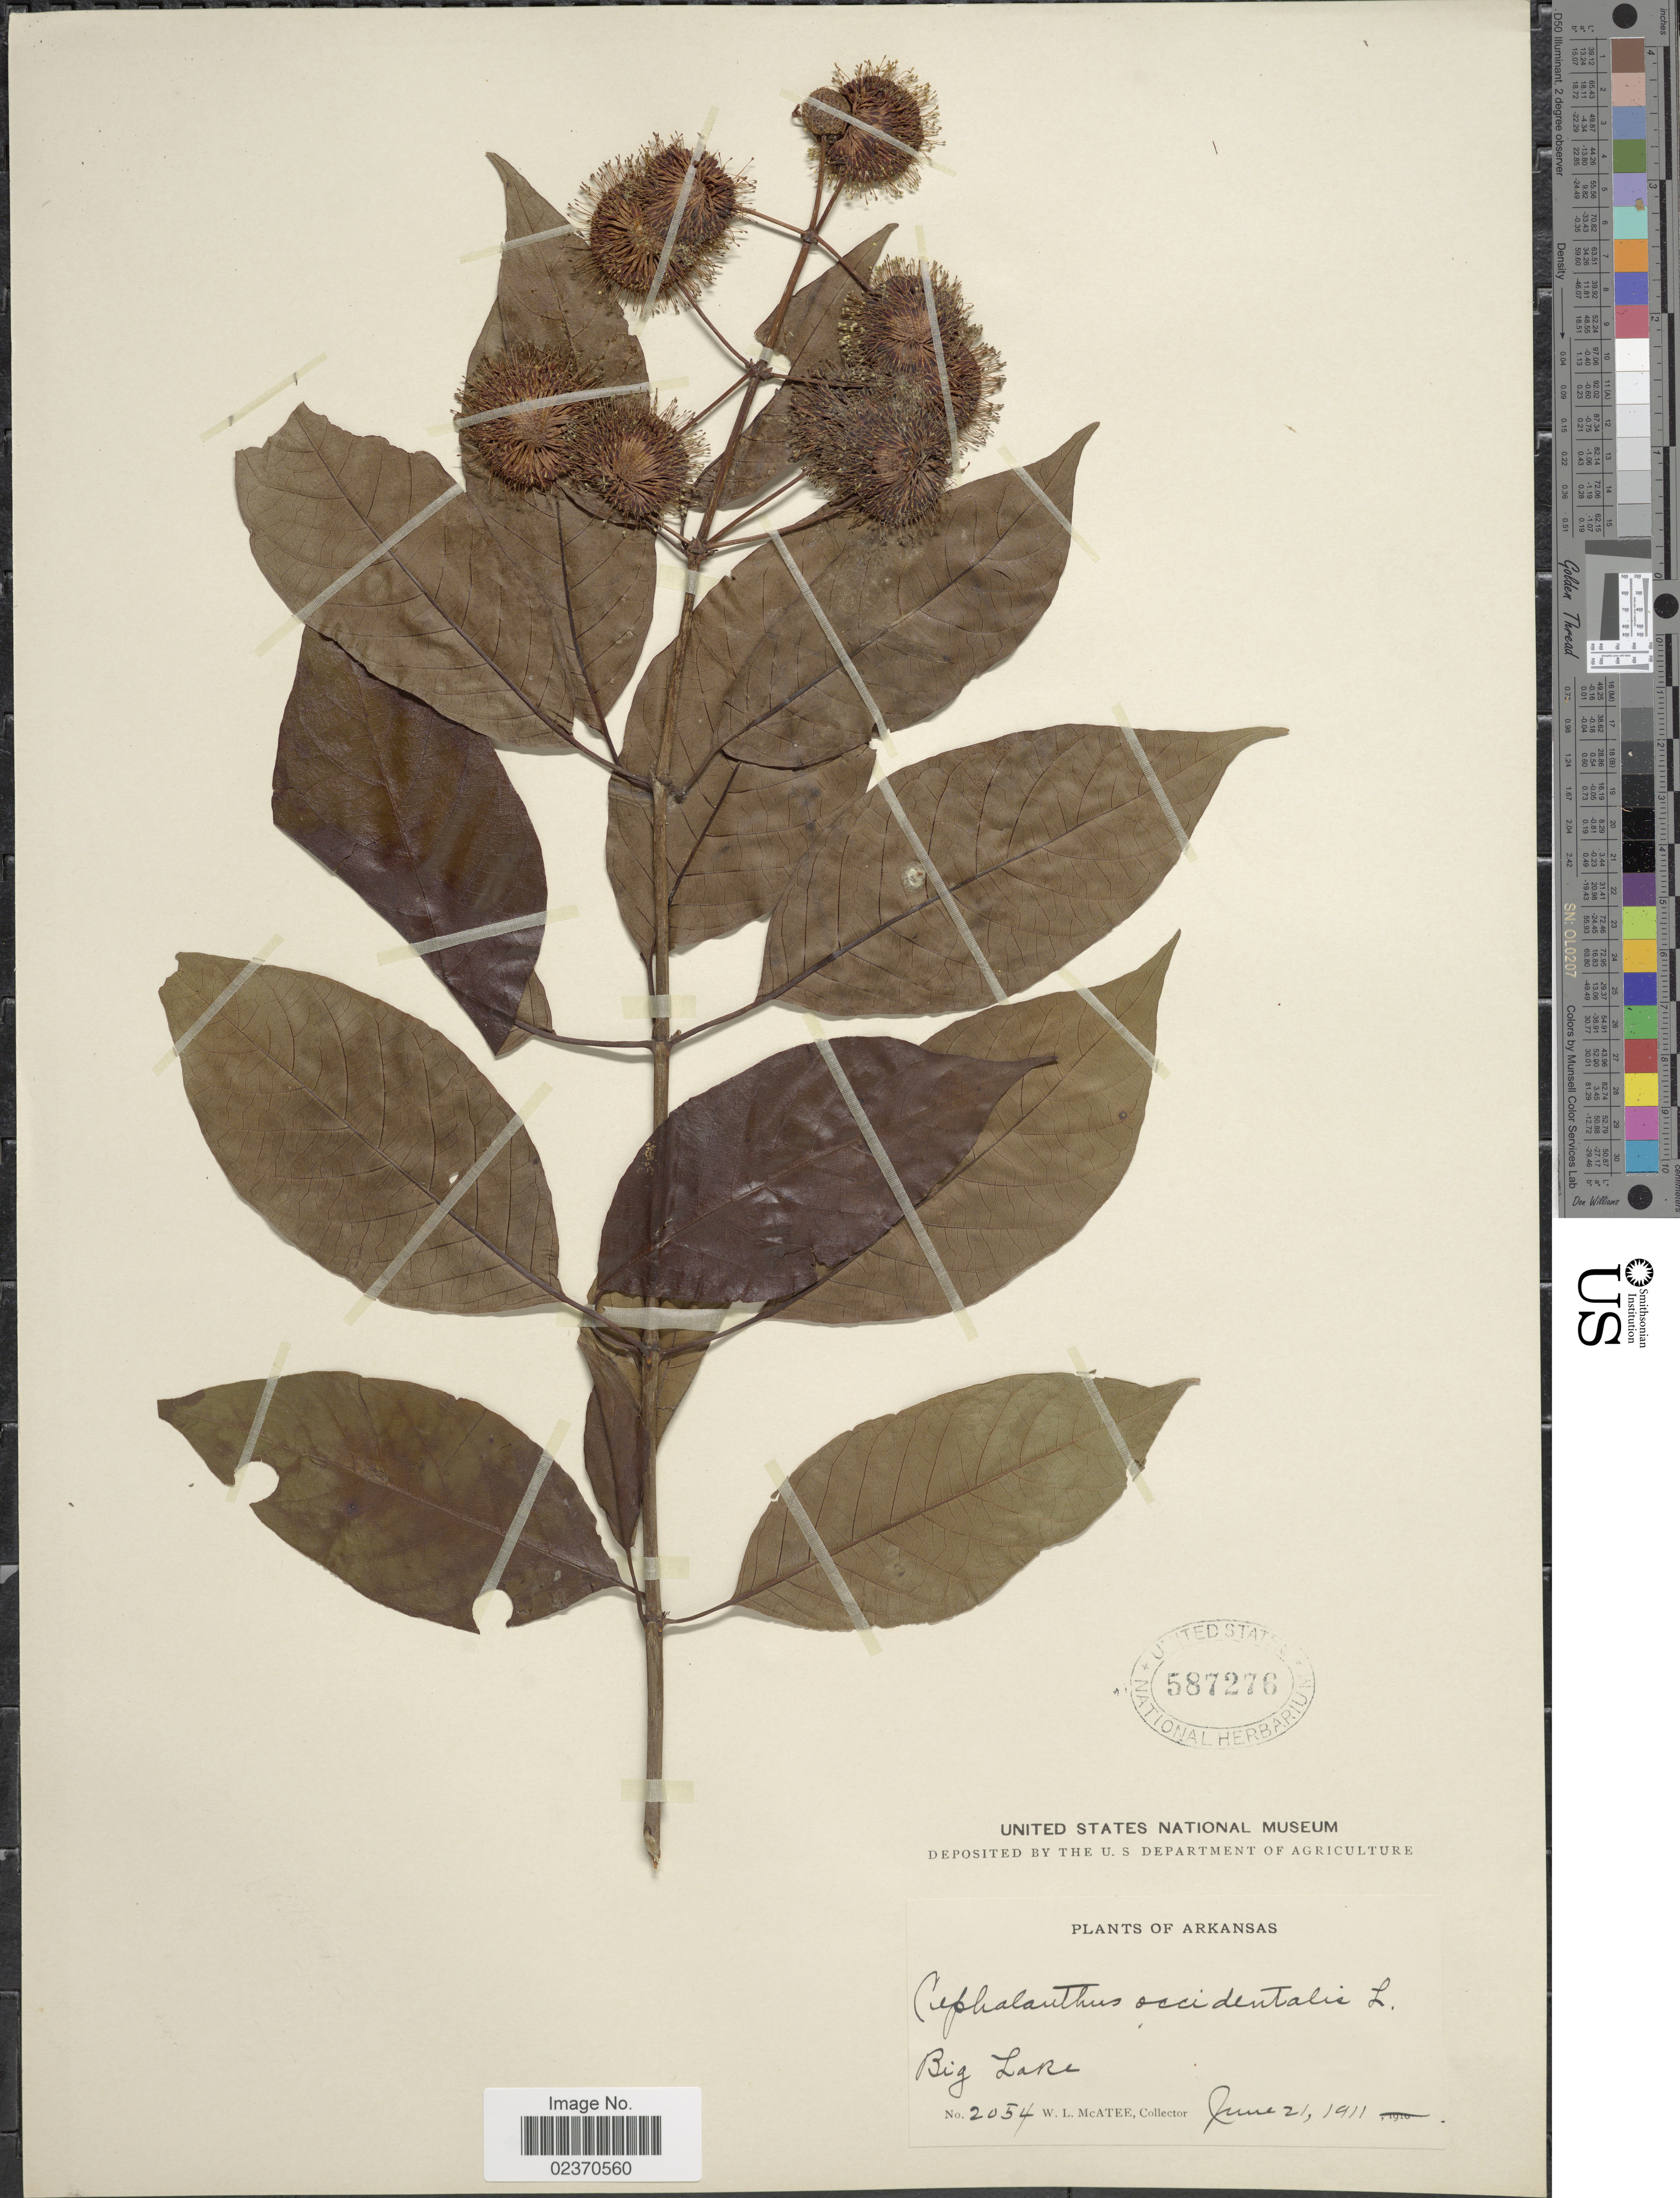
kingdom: Plantae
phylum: Tracheophyta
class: Magnoliopsida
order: Gentianales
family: Rubiaceae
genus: Cephalanthus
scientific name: Cephalanthus occidentalis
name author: L.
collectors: W. McAtee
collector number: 2054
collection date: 1911-06-21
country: United States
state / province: Arkansas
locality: Big Lake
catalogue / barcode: US 587276